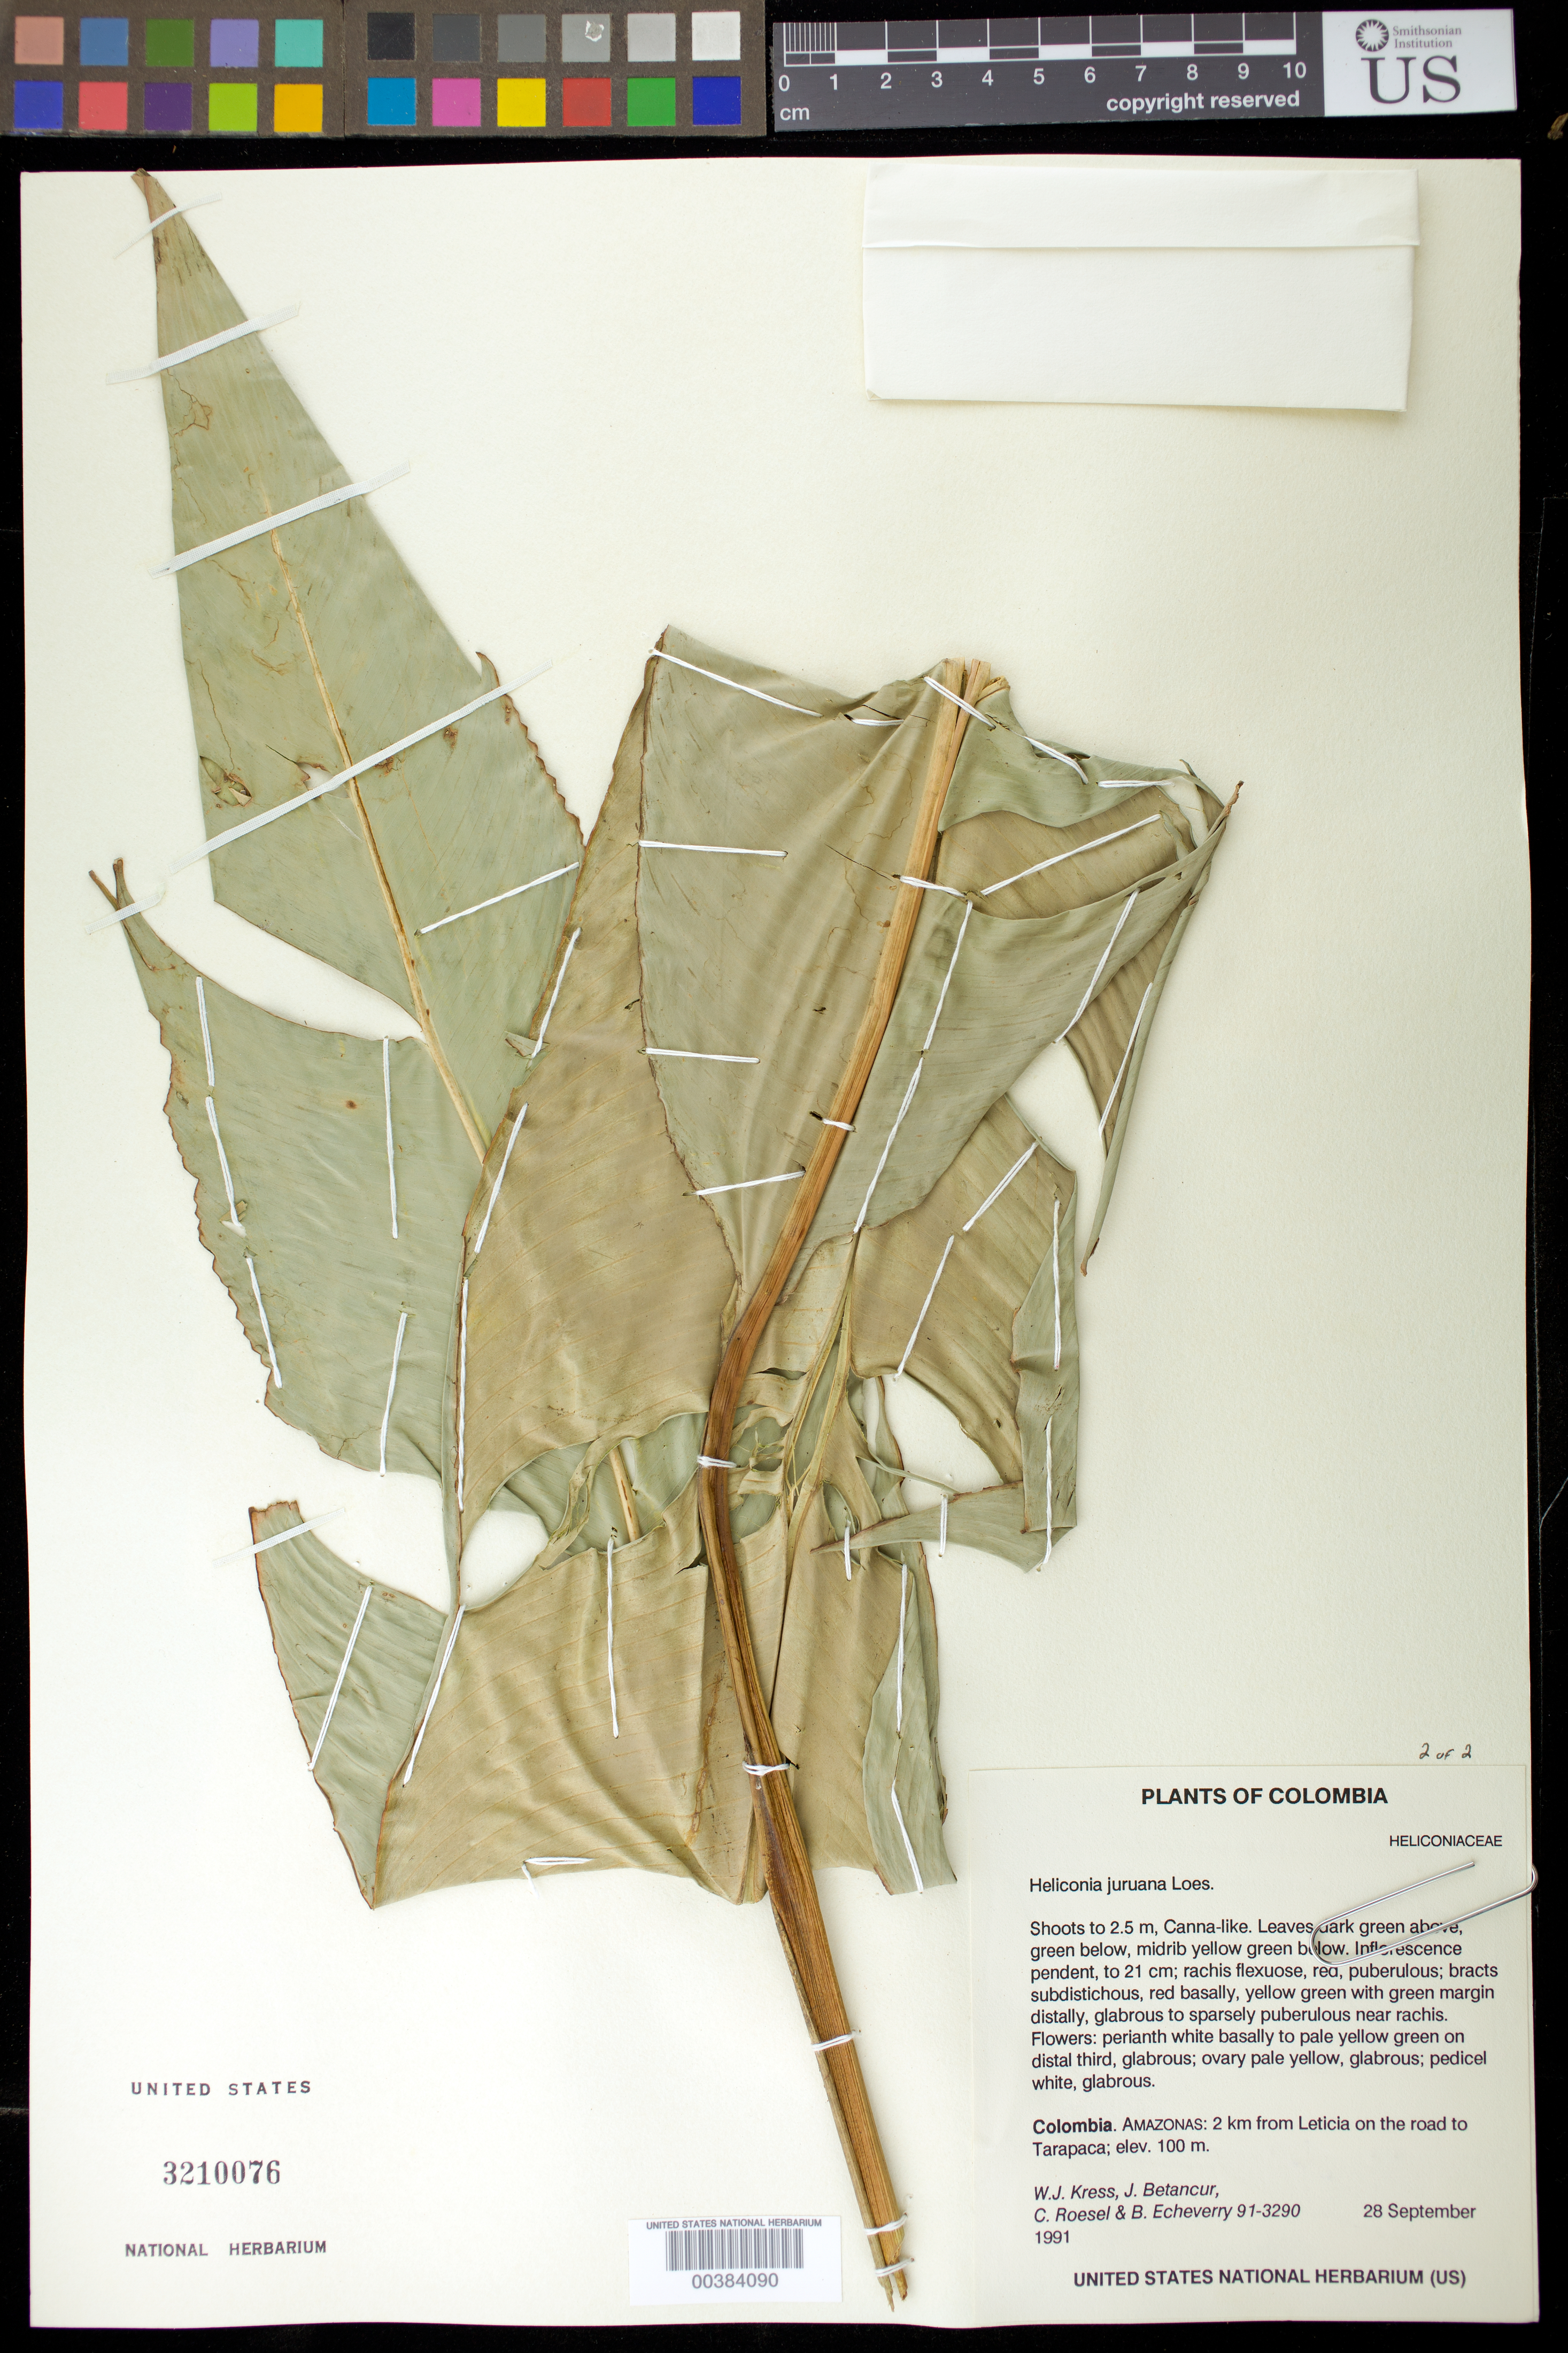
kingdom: Plantae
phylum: Tracheophyta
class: Liliopsida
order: Zingiberales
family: Heliconiaceae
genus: Heliconia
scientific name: Heliconia juruana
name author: Loes.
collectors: W. J. Kress, J. C. Betancur, C. S. Roesel & B. Echeverry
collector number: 91-3290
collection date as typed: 28 Sep 1991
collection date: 1991-09-28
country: Colombia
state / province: Amazônas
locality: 2 km from Leticia on road to Tarapacá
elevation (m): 100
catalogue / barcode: US 3210076